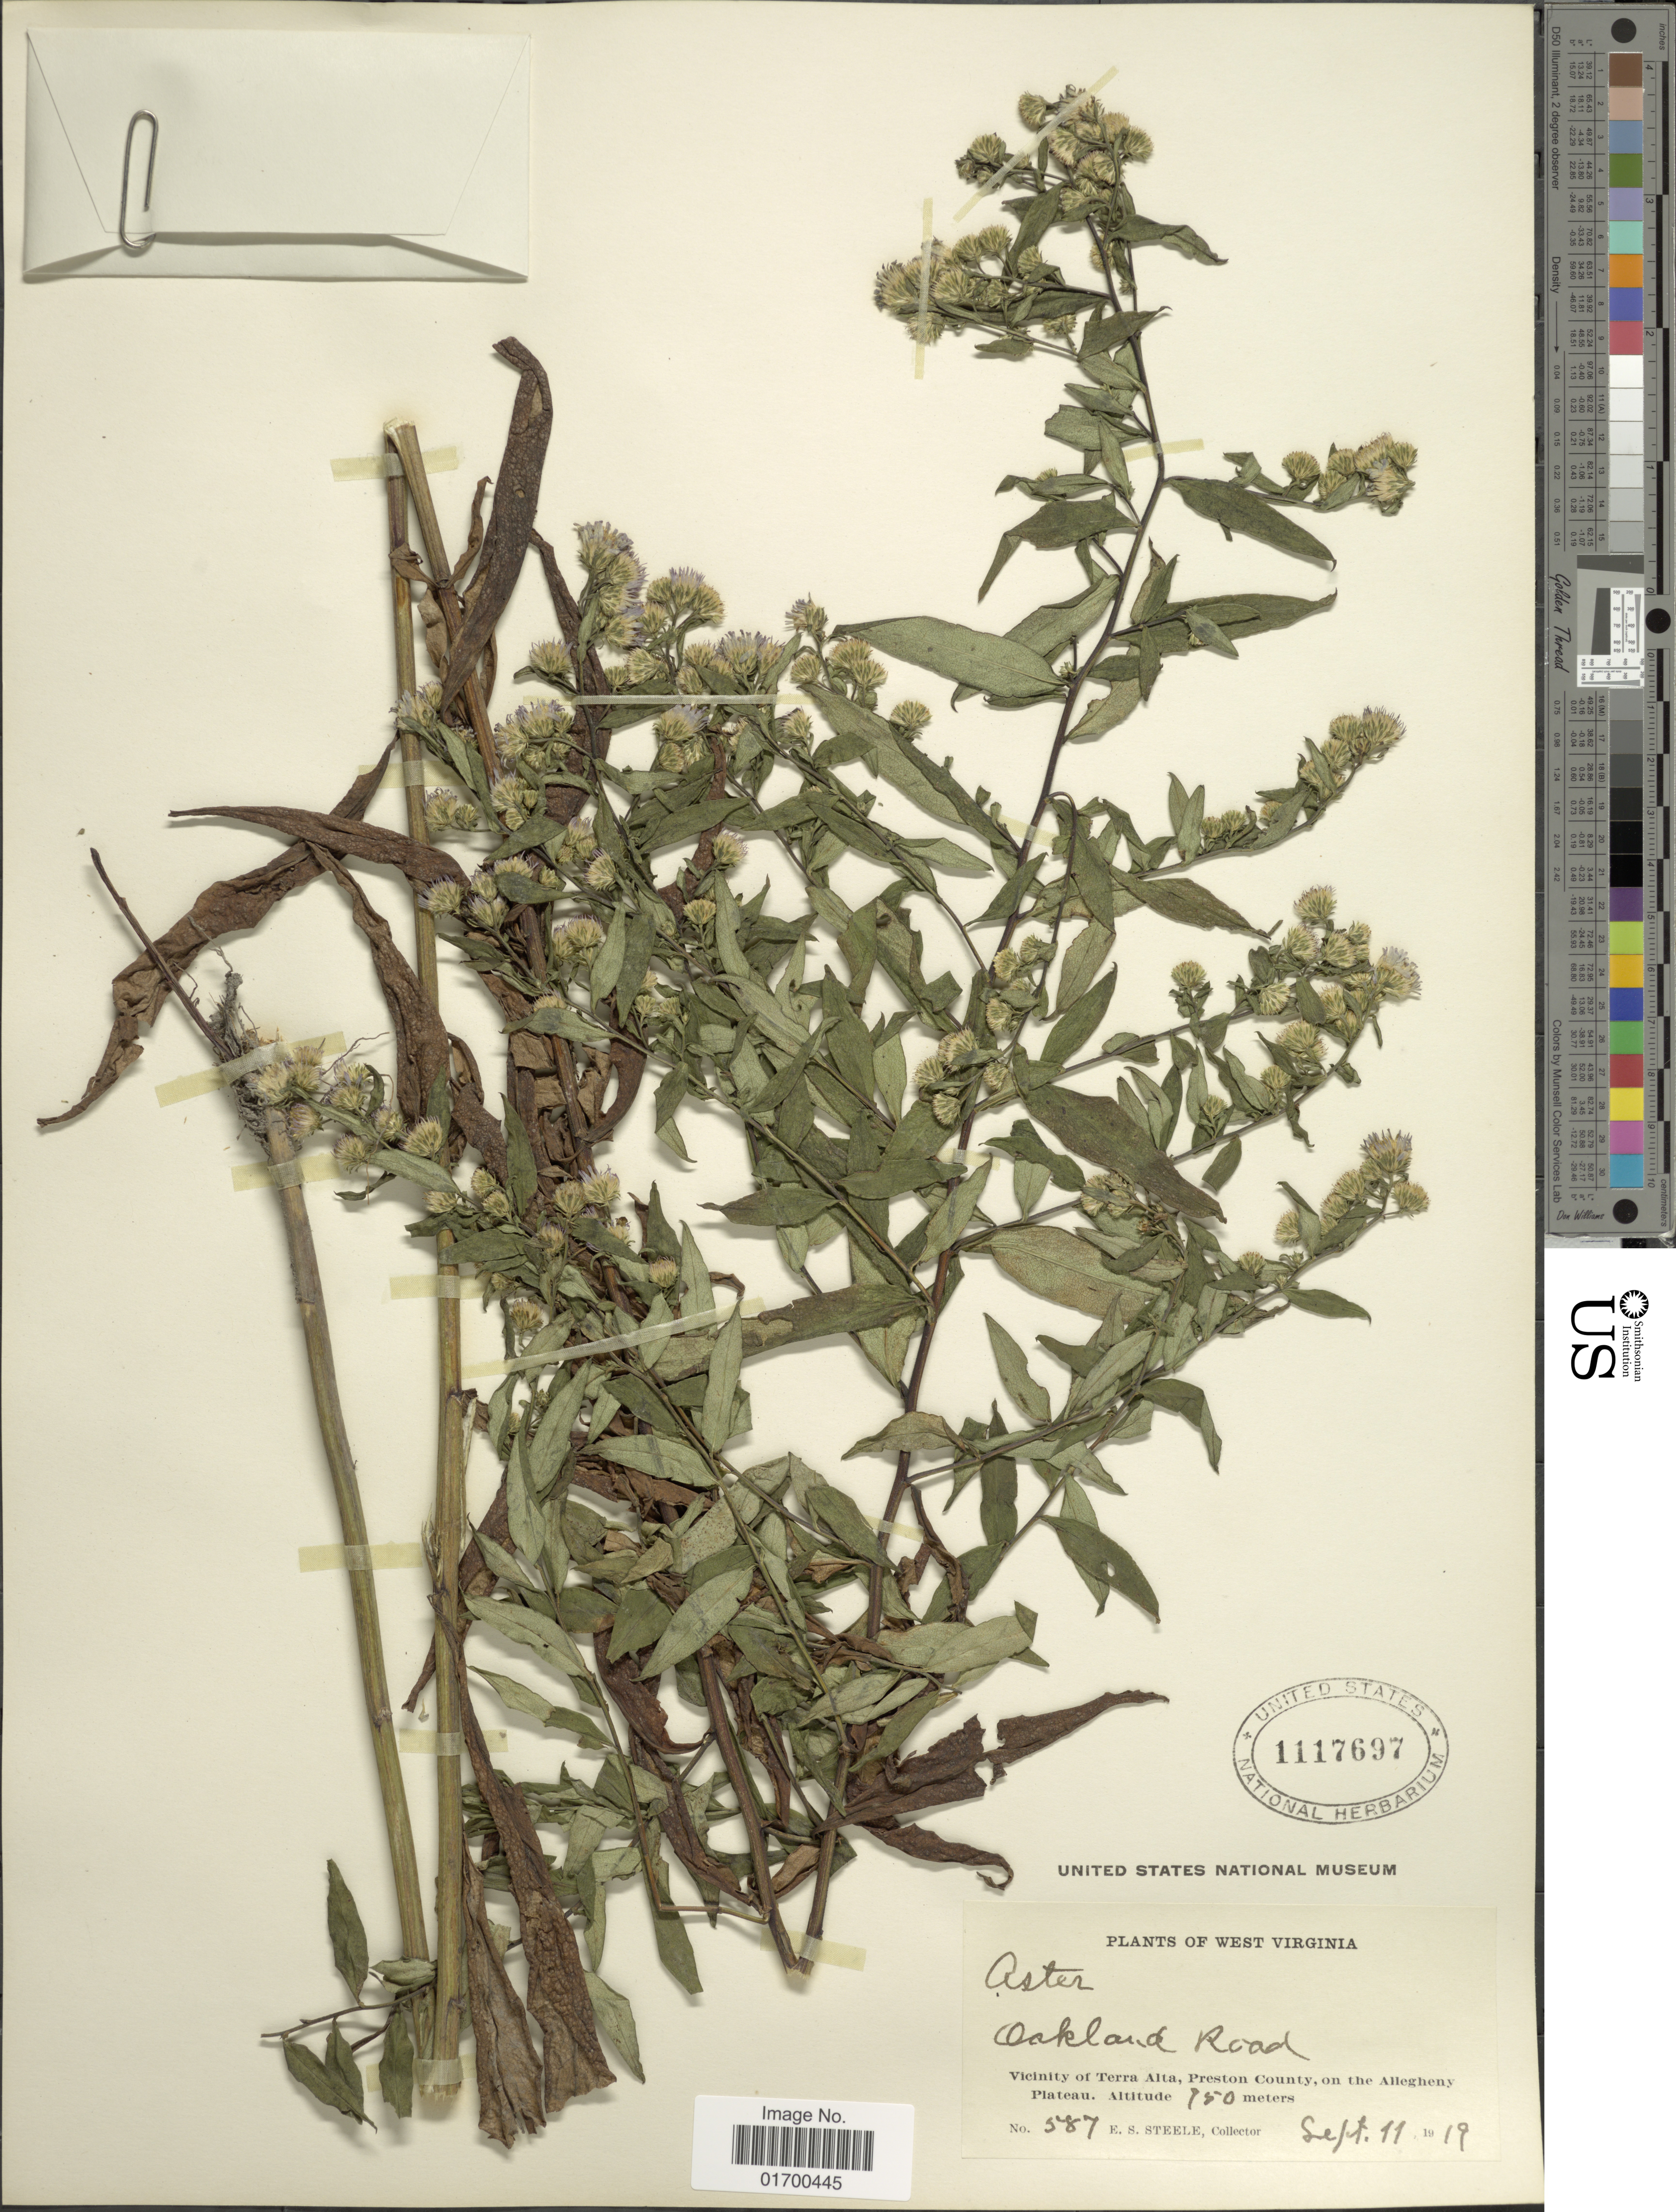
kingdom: Plantae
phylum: Tracheophyta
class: Magnoliopsida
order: Asterales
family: Asteraceae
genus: Symphyotrichum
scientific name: Symphyotrichum lateriflorum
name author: (L.) Á. Löve & D. Löve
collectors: E. Steele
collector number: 587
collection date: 1919-09-11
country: United States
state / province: West Virginia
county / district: Preston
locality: Oakland Road, Vicinity of Terra Alta, Preston County, on the Allegheny Plateau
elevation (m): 750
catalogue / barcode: US 1117697